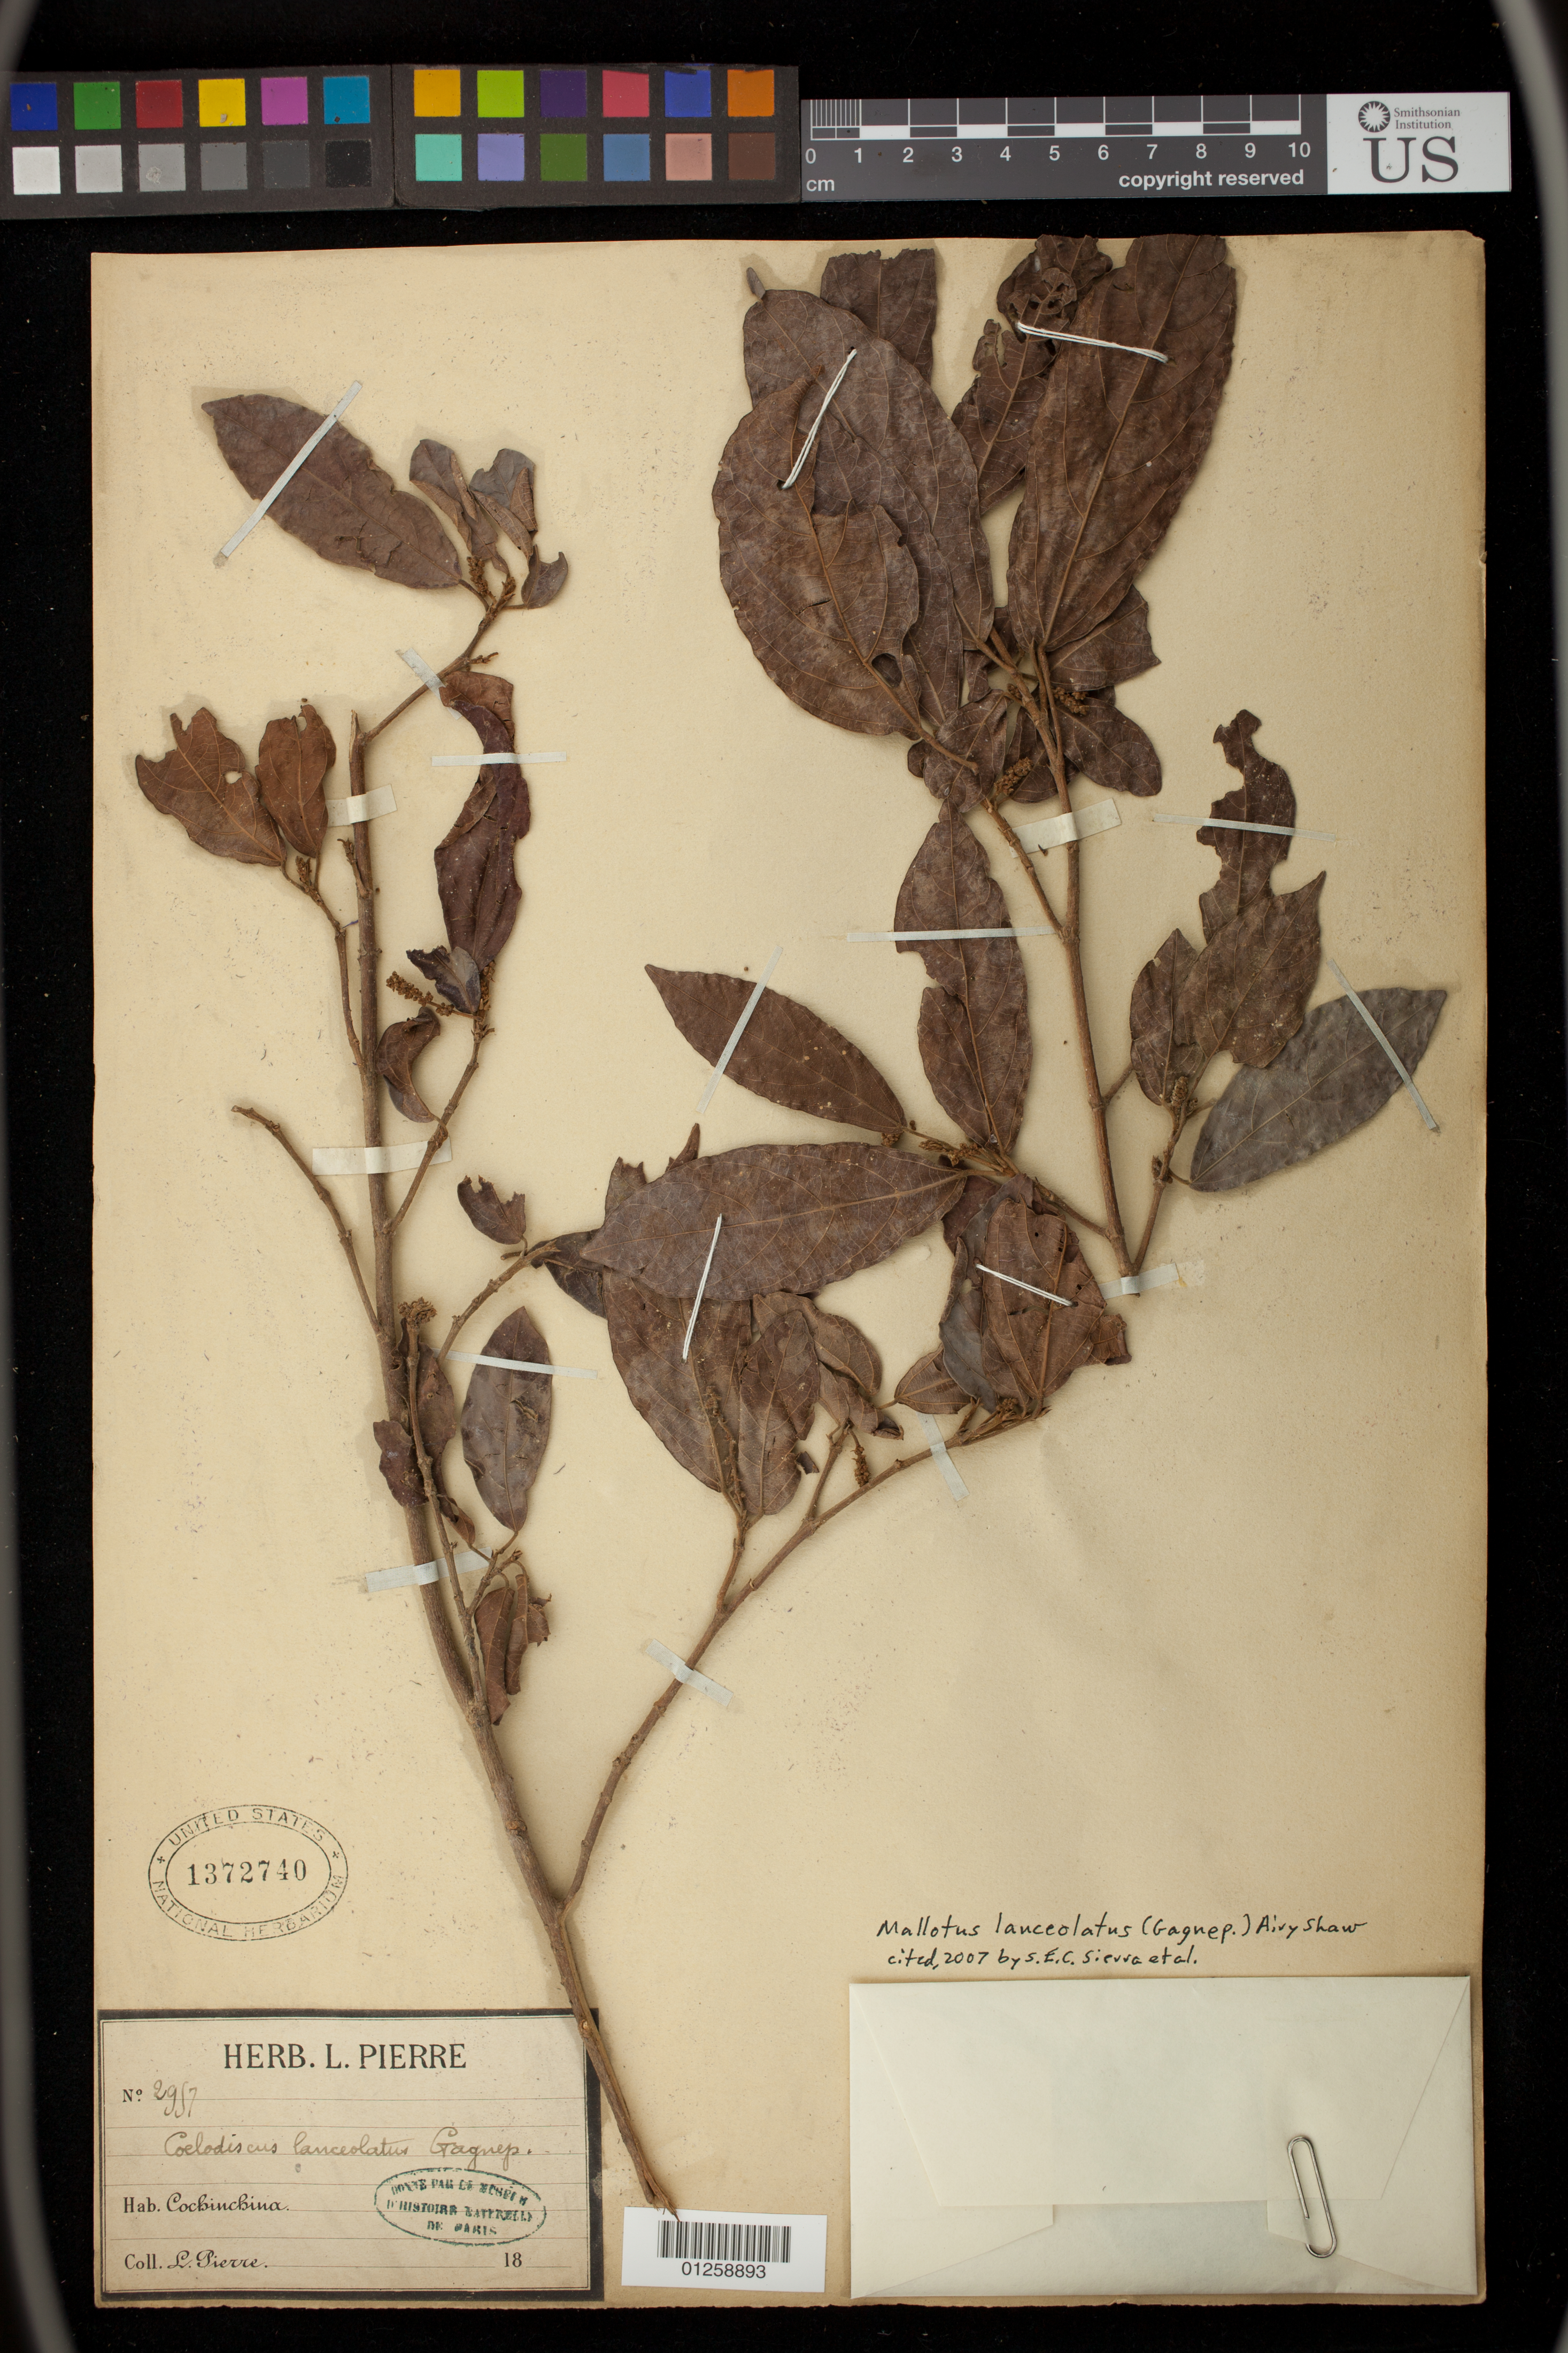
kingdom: Plantae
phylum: Tracheophyta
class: Magnoliopsida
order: Malpighiales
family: Euphorbiaceae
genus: Mallotus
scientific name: Mallotus lanceolatus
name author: (Gagnep.) Airy Shaw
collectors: L. Pierre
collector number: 2957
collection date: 1874/1877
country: Vietnam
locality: Cochin China [the southern third of Vietnam]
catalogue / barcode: US 1372740